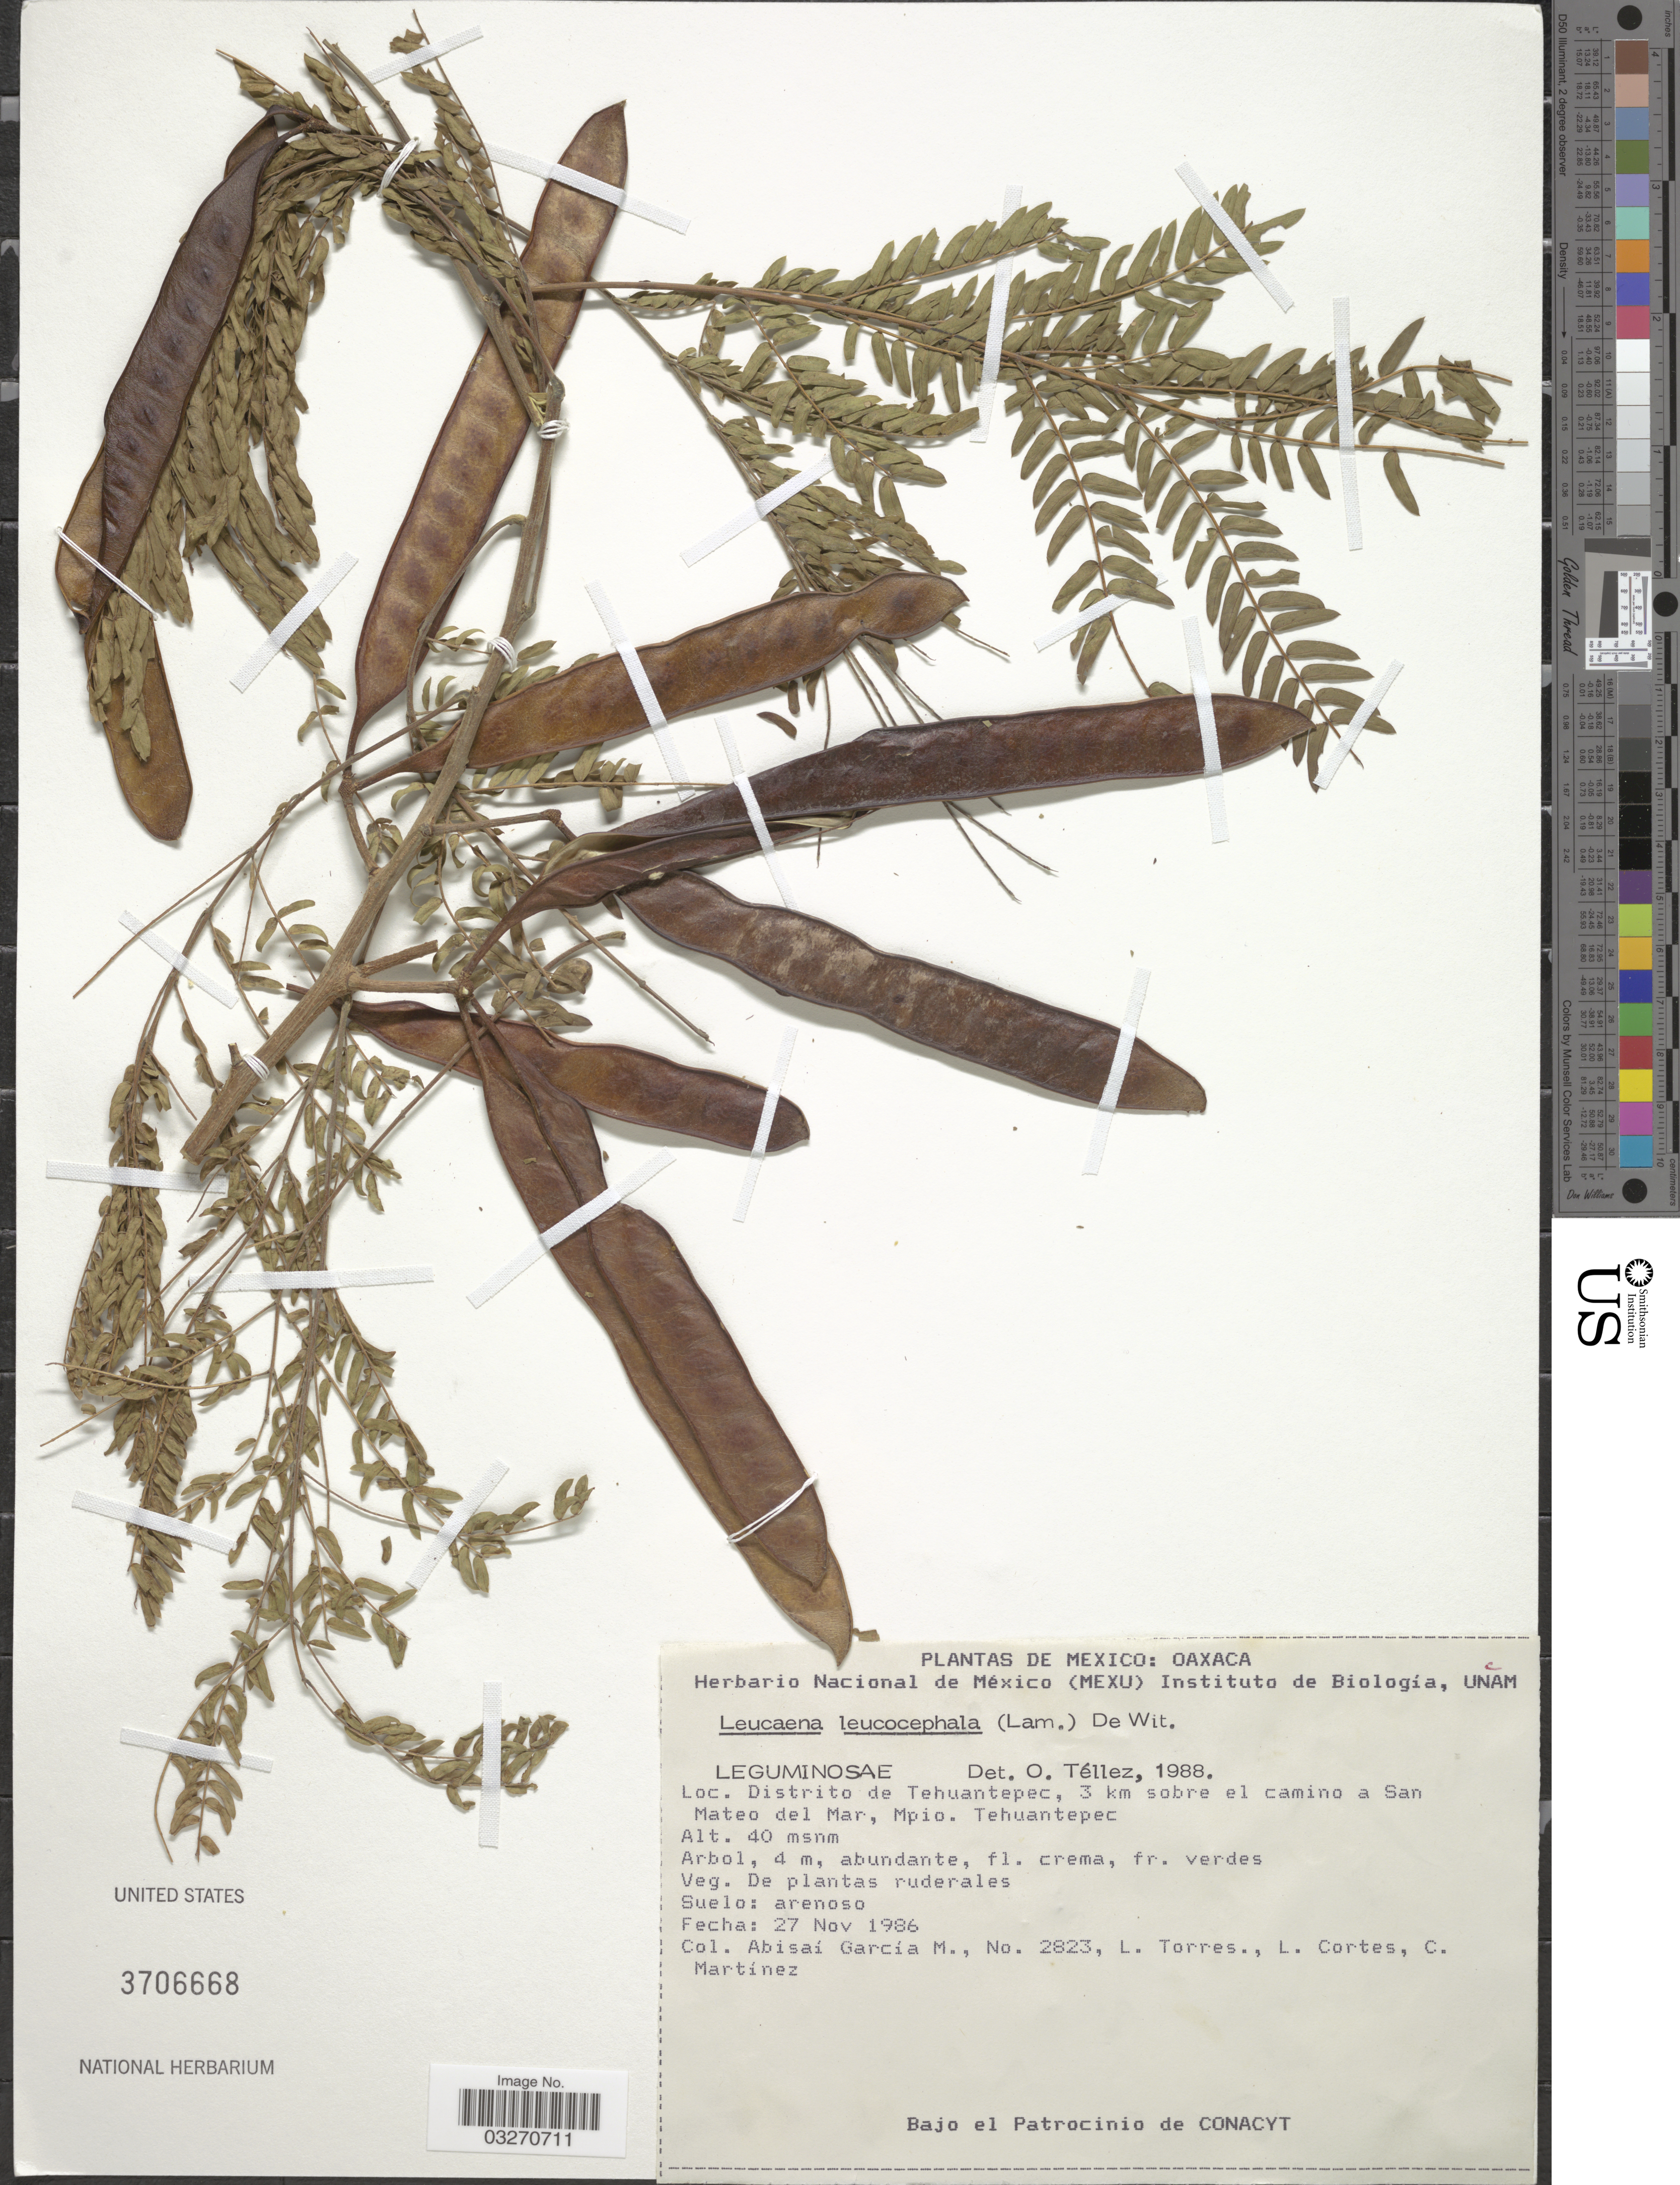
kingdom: Plantae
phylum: Tracheophyta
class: Magnoliopsida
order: Fabales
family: Fabaceae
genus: Leucaena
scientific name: Leucaena leucocephala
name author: (Lam.) de Wit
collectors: A. García M., L. Torres, L. Cortes & C. Martínez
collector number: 2823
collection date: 1986-11-27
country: Mexico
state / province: Oaxaca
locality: Distrito de Tehuantepec, 3 km sobre el camino a San Mateo del Mar, Mpio. Tehuantepec.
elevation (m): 40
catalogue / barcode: US 3706668